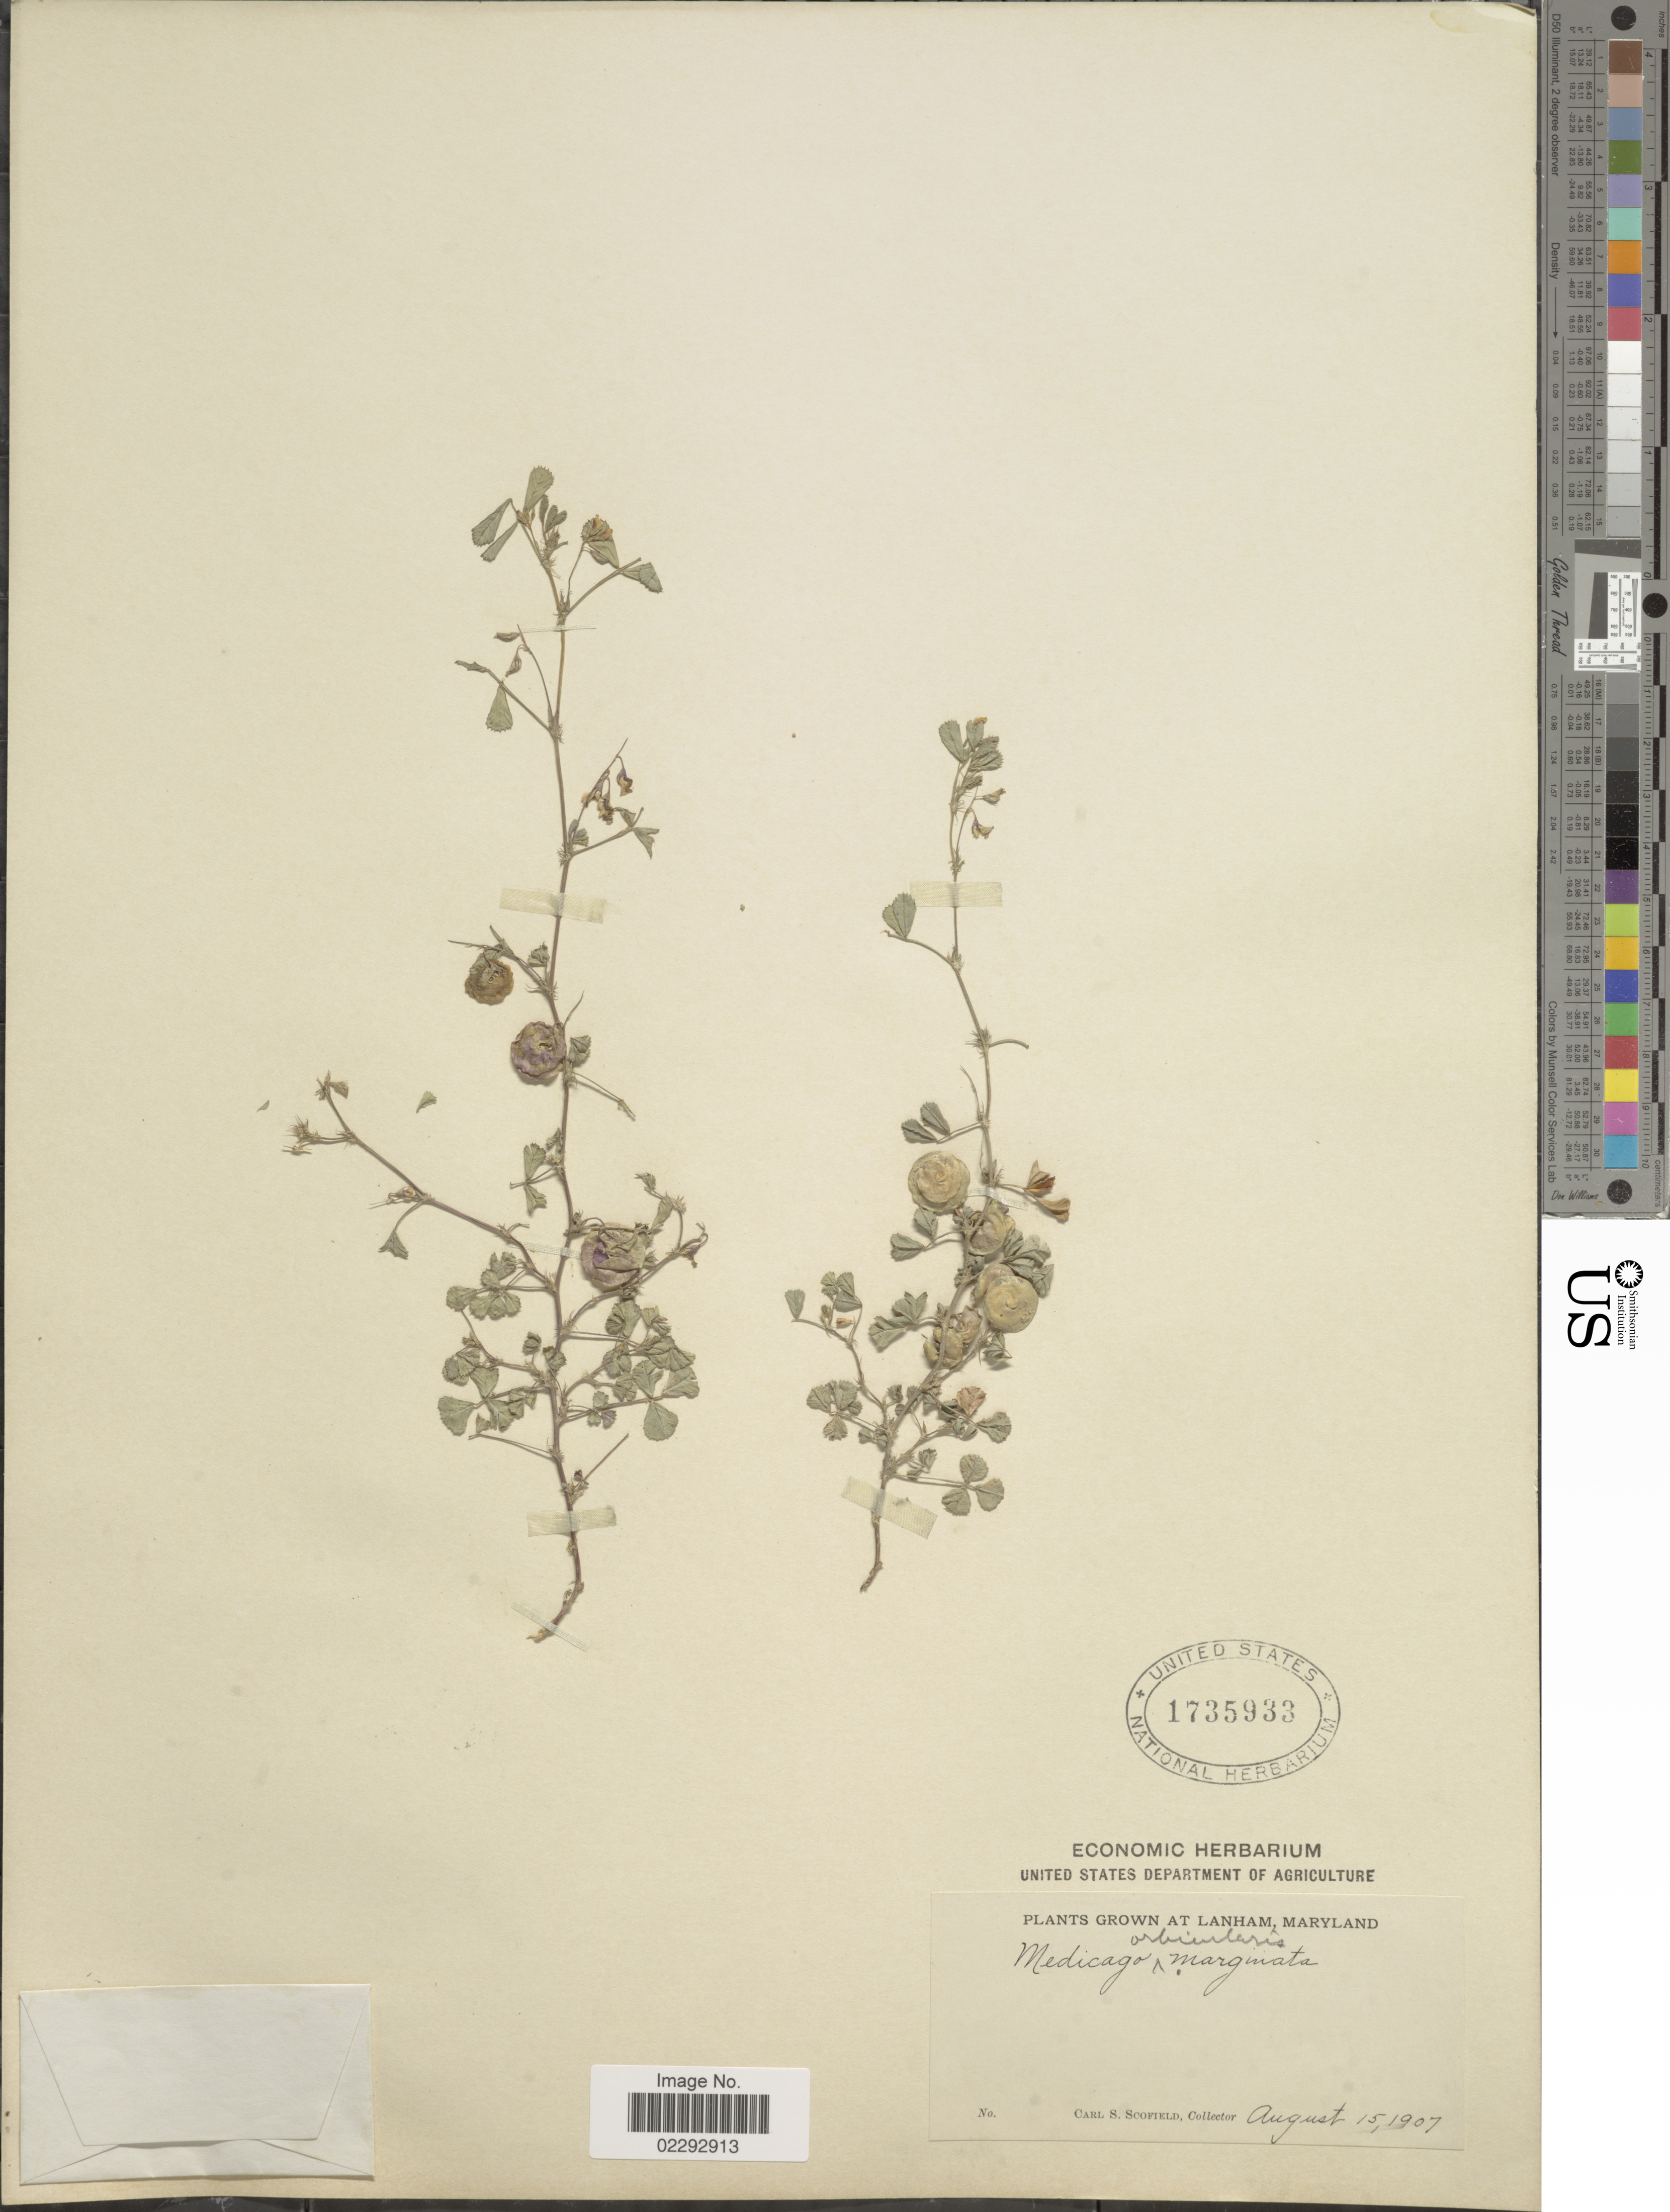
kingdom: Plantae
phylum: Tracheophyta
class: Magnoliopsida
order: Fabales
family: Fabaceae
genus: Medicago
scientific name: Medicago orbicularis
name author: (L.) Bartal.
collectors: C. Scofield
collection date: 1907-08-15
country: United States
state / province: Maryland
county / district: Prince George's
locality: At Lanham, Maryland.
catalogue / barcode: US 1735933